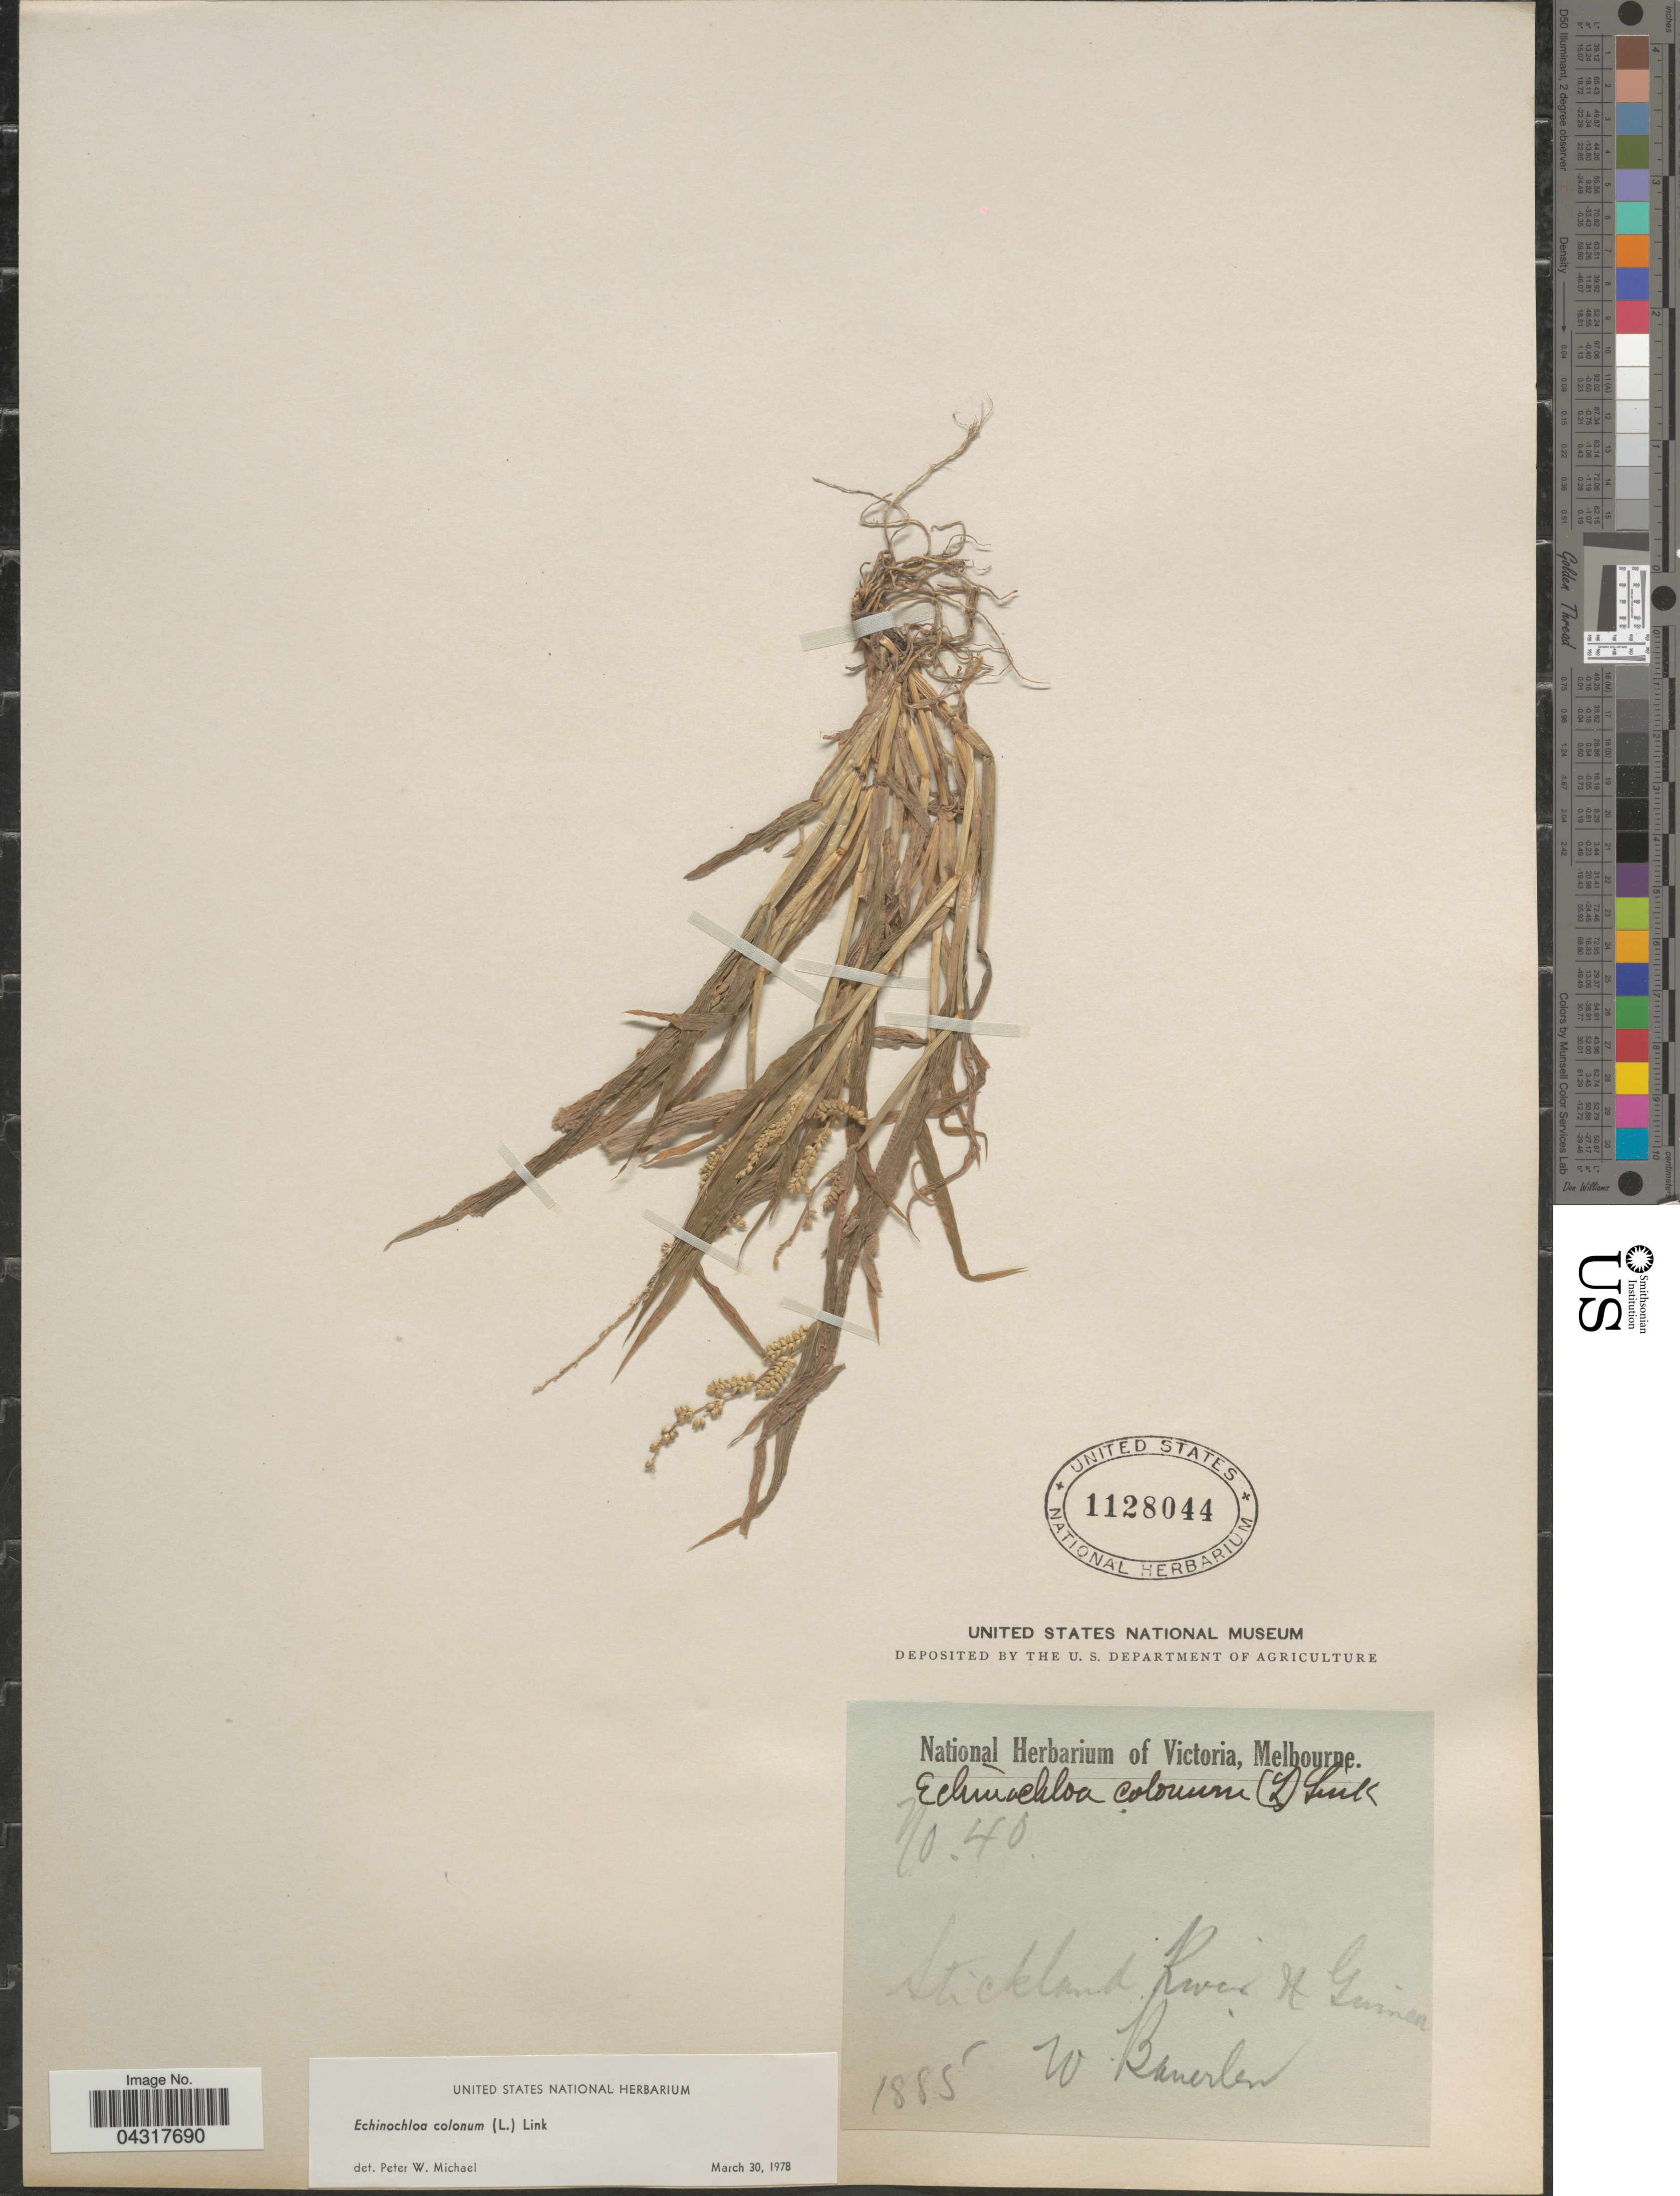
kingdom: Plantae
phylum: Tracheophyta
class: Liliopsida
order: Poales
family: Poaceae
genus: Echinochloa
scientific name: Echinochloa colona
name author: (L.) Link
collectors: W. Bauerlen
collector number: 40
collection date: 1885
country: Papua New Guinea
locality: Stickland River. N. Guinea.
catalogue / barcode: US 1128044